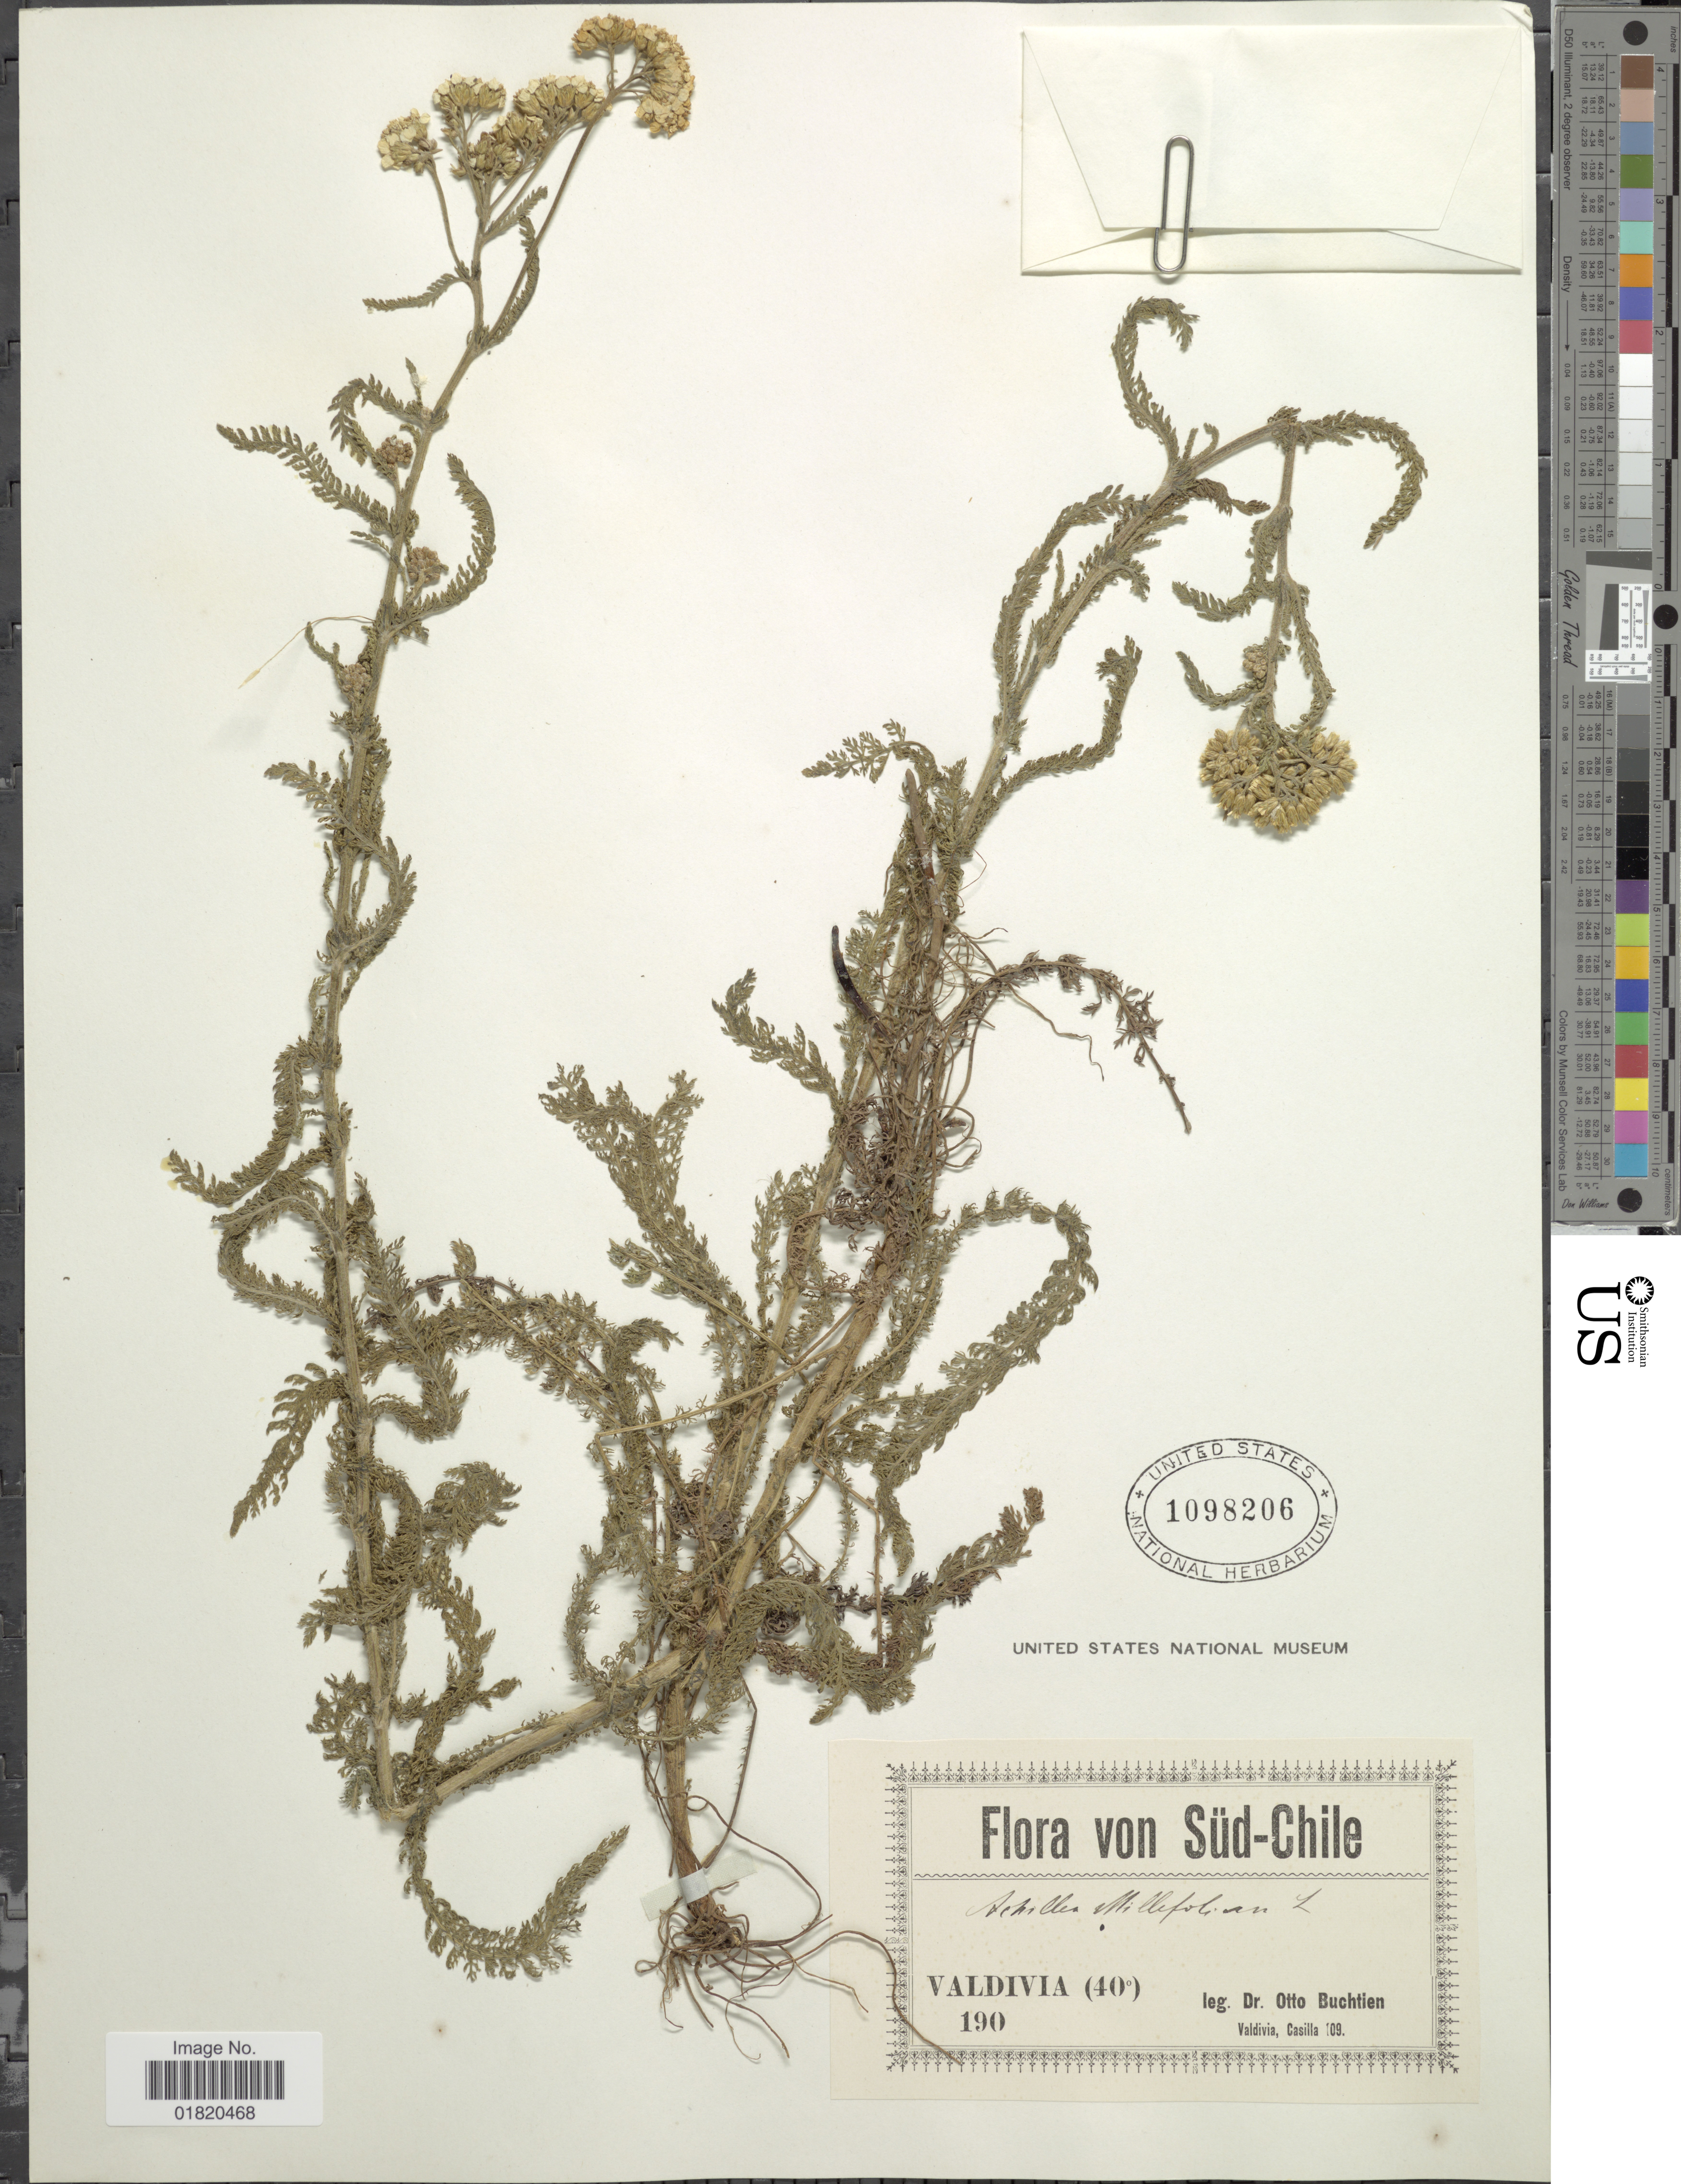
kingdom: Plantae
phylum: Tracheophyta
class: Magnoliopsida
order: Asterales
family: Asteraceae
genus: Achillea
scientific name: Achillea millefolium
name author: L.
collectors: O. Buchtien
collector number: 190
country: Chile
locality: Süd-Chile. Valdivia (40°)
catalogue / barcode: US 1098206